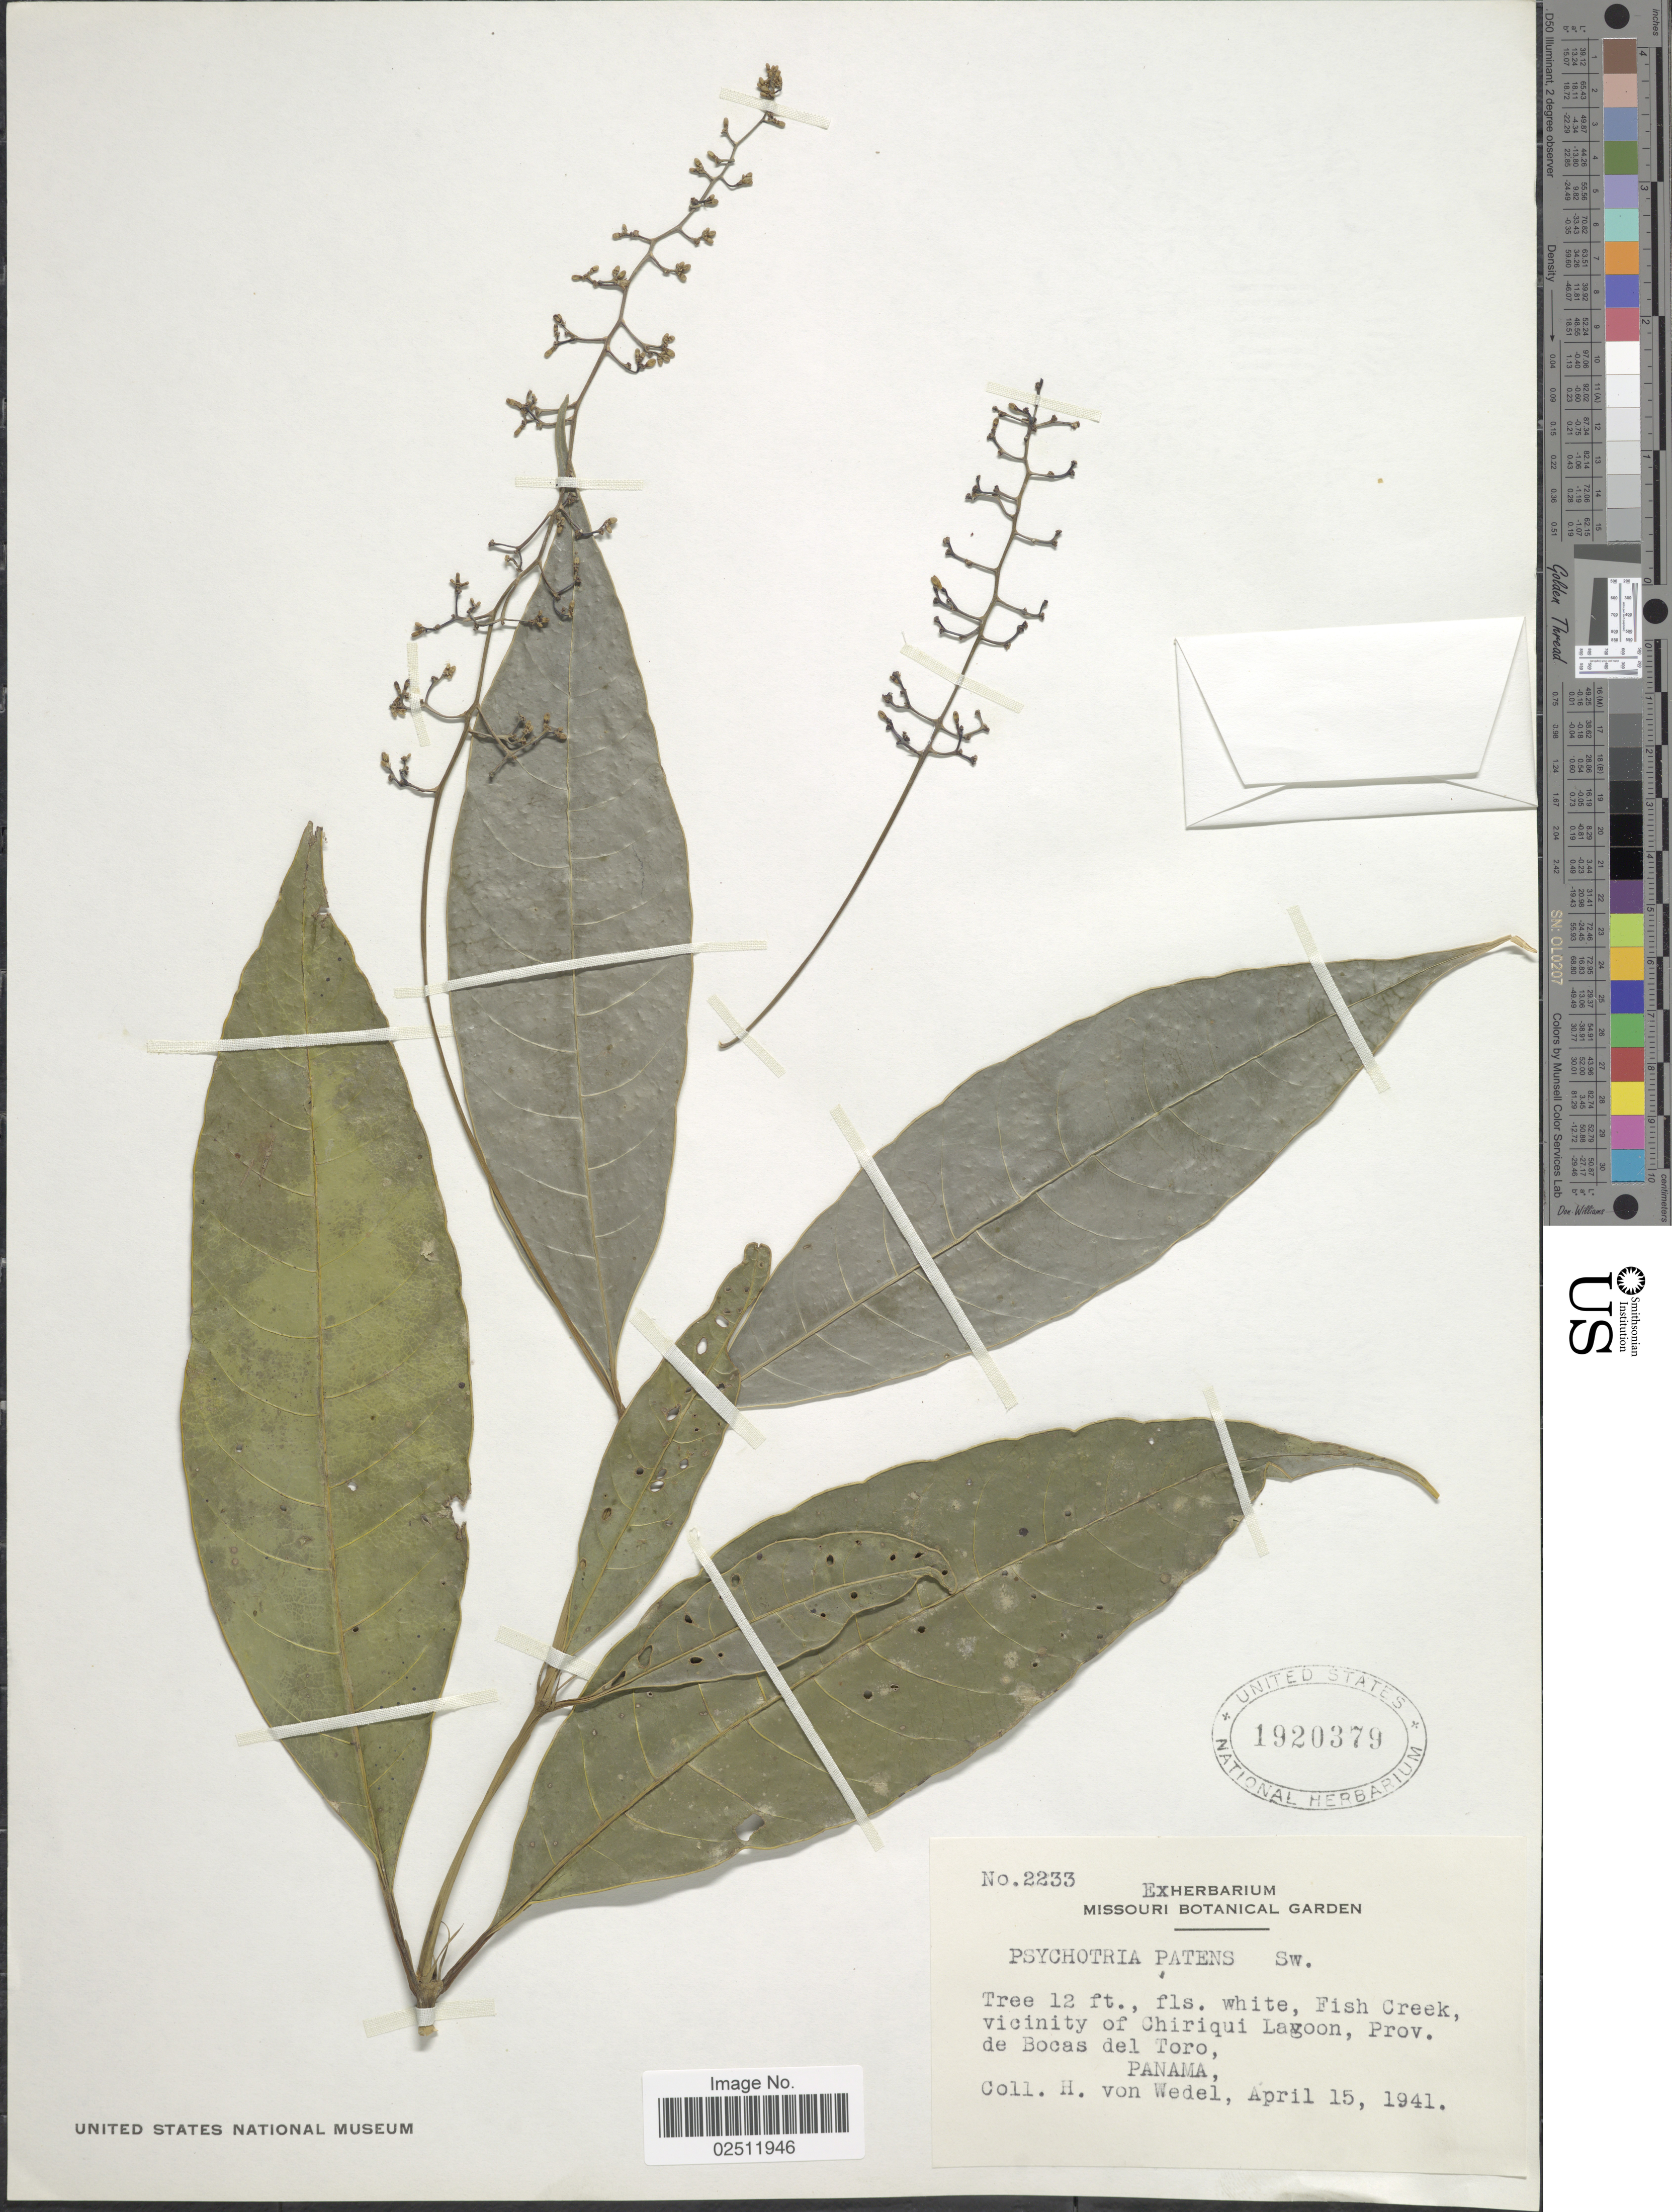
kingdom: Plantae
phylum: Tracheophyta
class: Magnoliopsida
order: Gentianales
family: Rubiaceae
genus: Psychotria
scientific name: Psychotria cincta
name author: Standl.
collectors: H. von Wedel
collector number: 2233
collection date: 1941-04-15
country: Panama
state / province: Bocas del Toro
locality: Fish Creek, vicinity of Chiriqui Lagoon.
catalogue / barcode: US 1920379